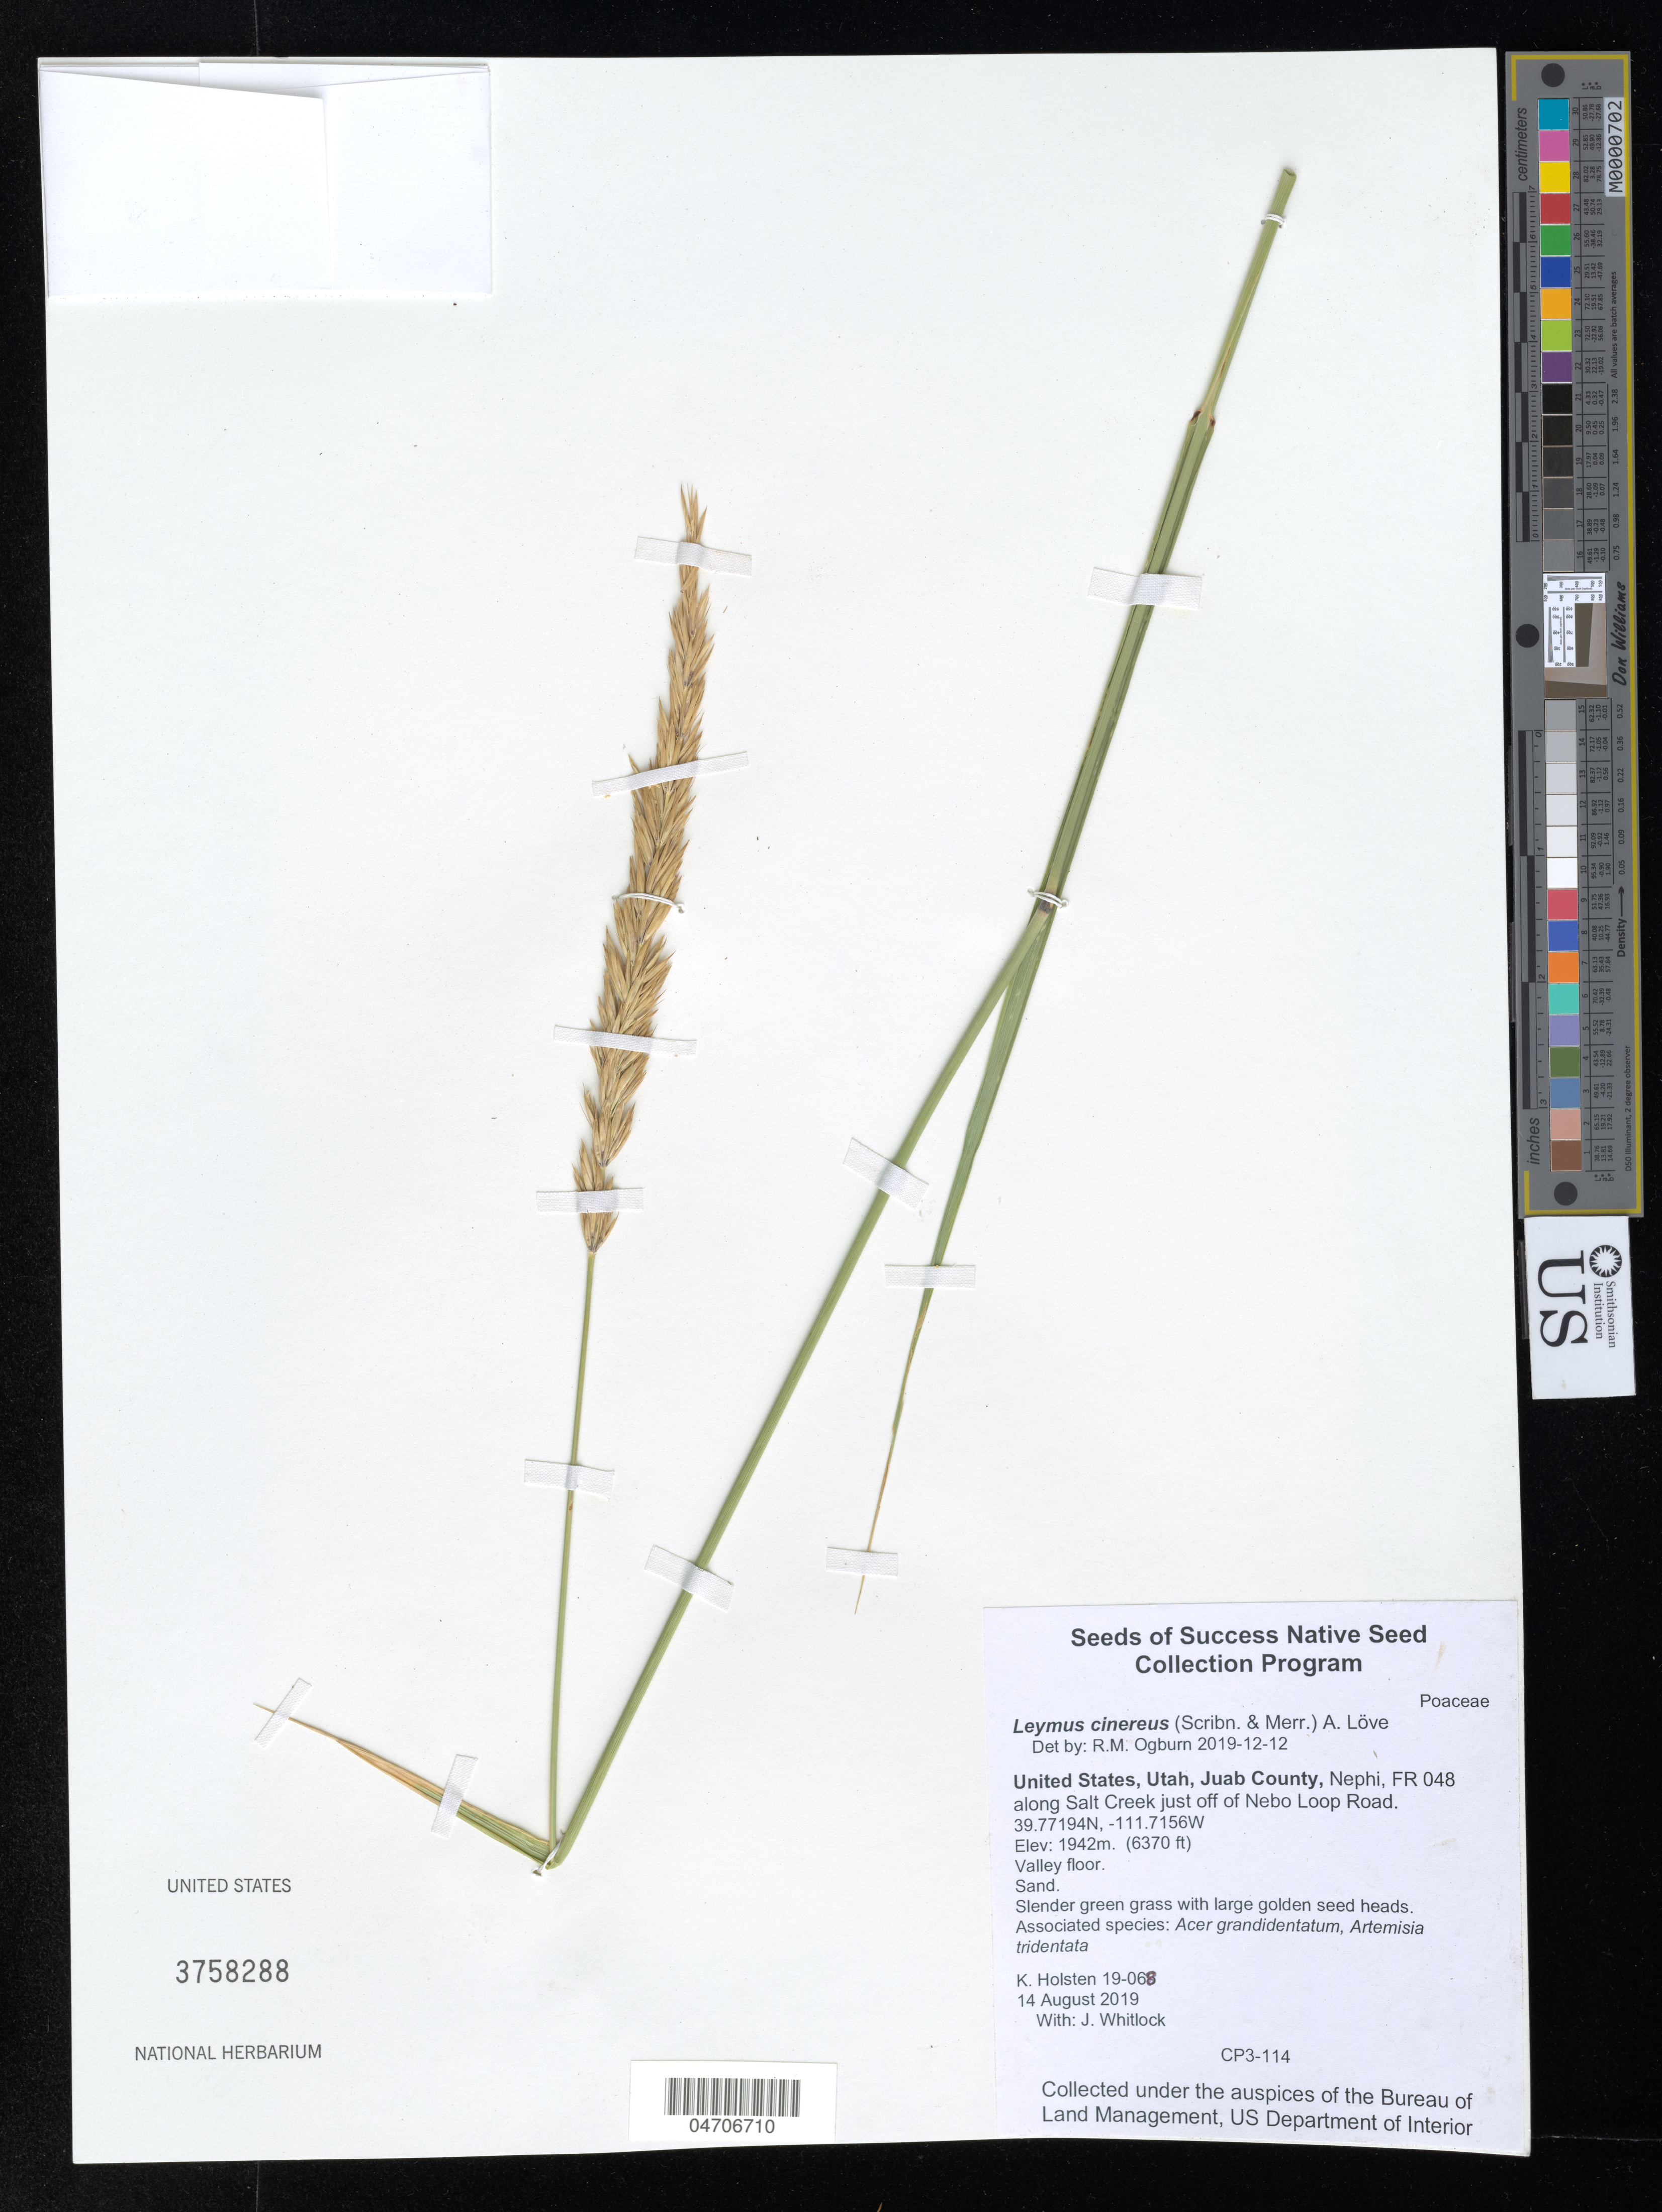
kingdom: Plantae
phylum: Tracheophyta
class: Liliopsida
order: Poales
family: Poaceae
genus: Leymus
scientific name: Leymus cinereus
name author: (Scribn. & Merr.) Á. Löve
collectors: B. Ponman & A. Quintanar Castillo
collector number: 19-068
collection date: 2019-08-14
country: United States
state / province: Utah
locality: Juab County, Nephi, FR 048 along Salt Creek just off of Nebo Loop Road.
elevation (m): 1942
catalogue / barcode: US 3758288